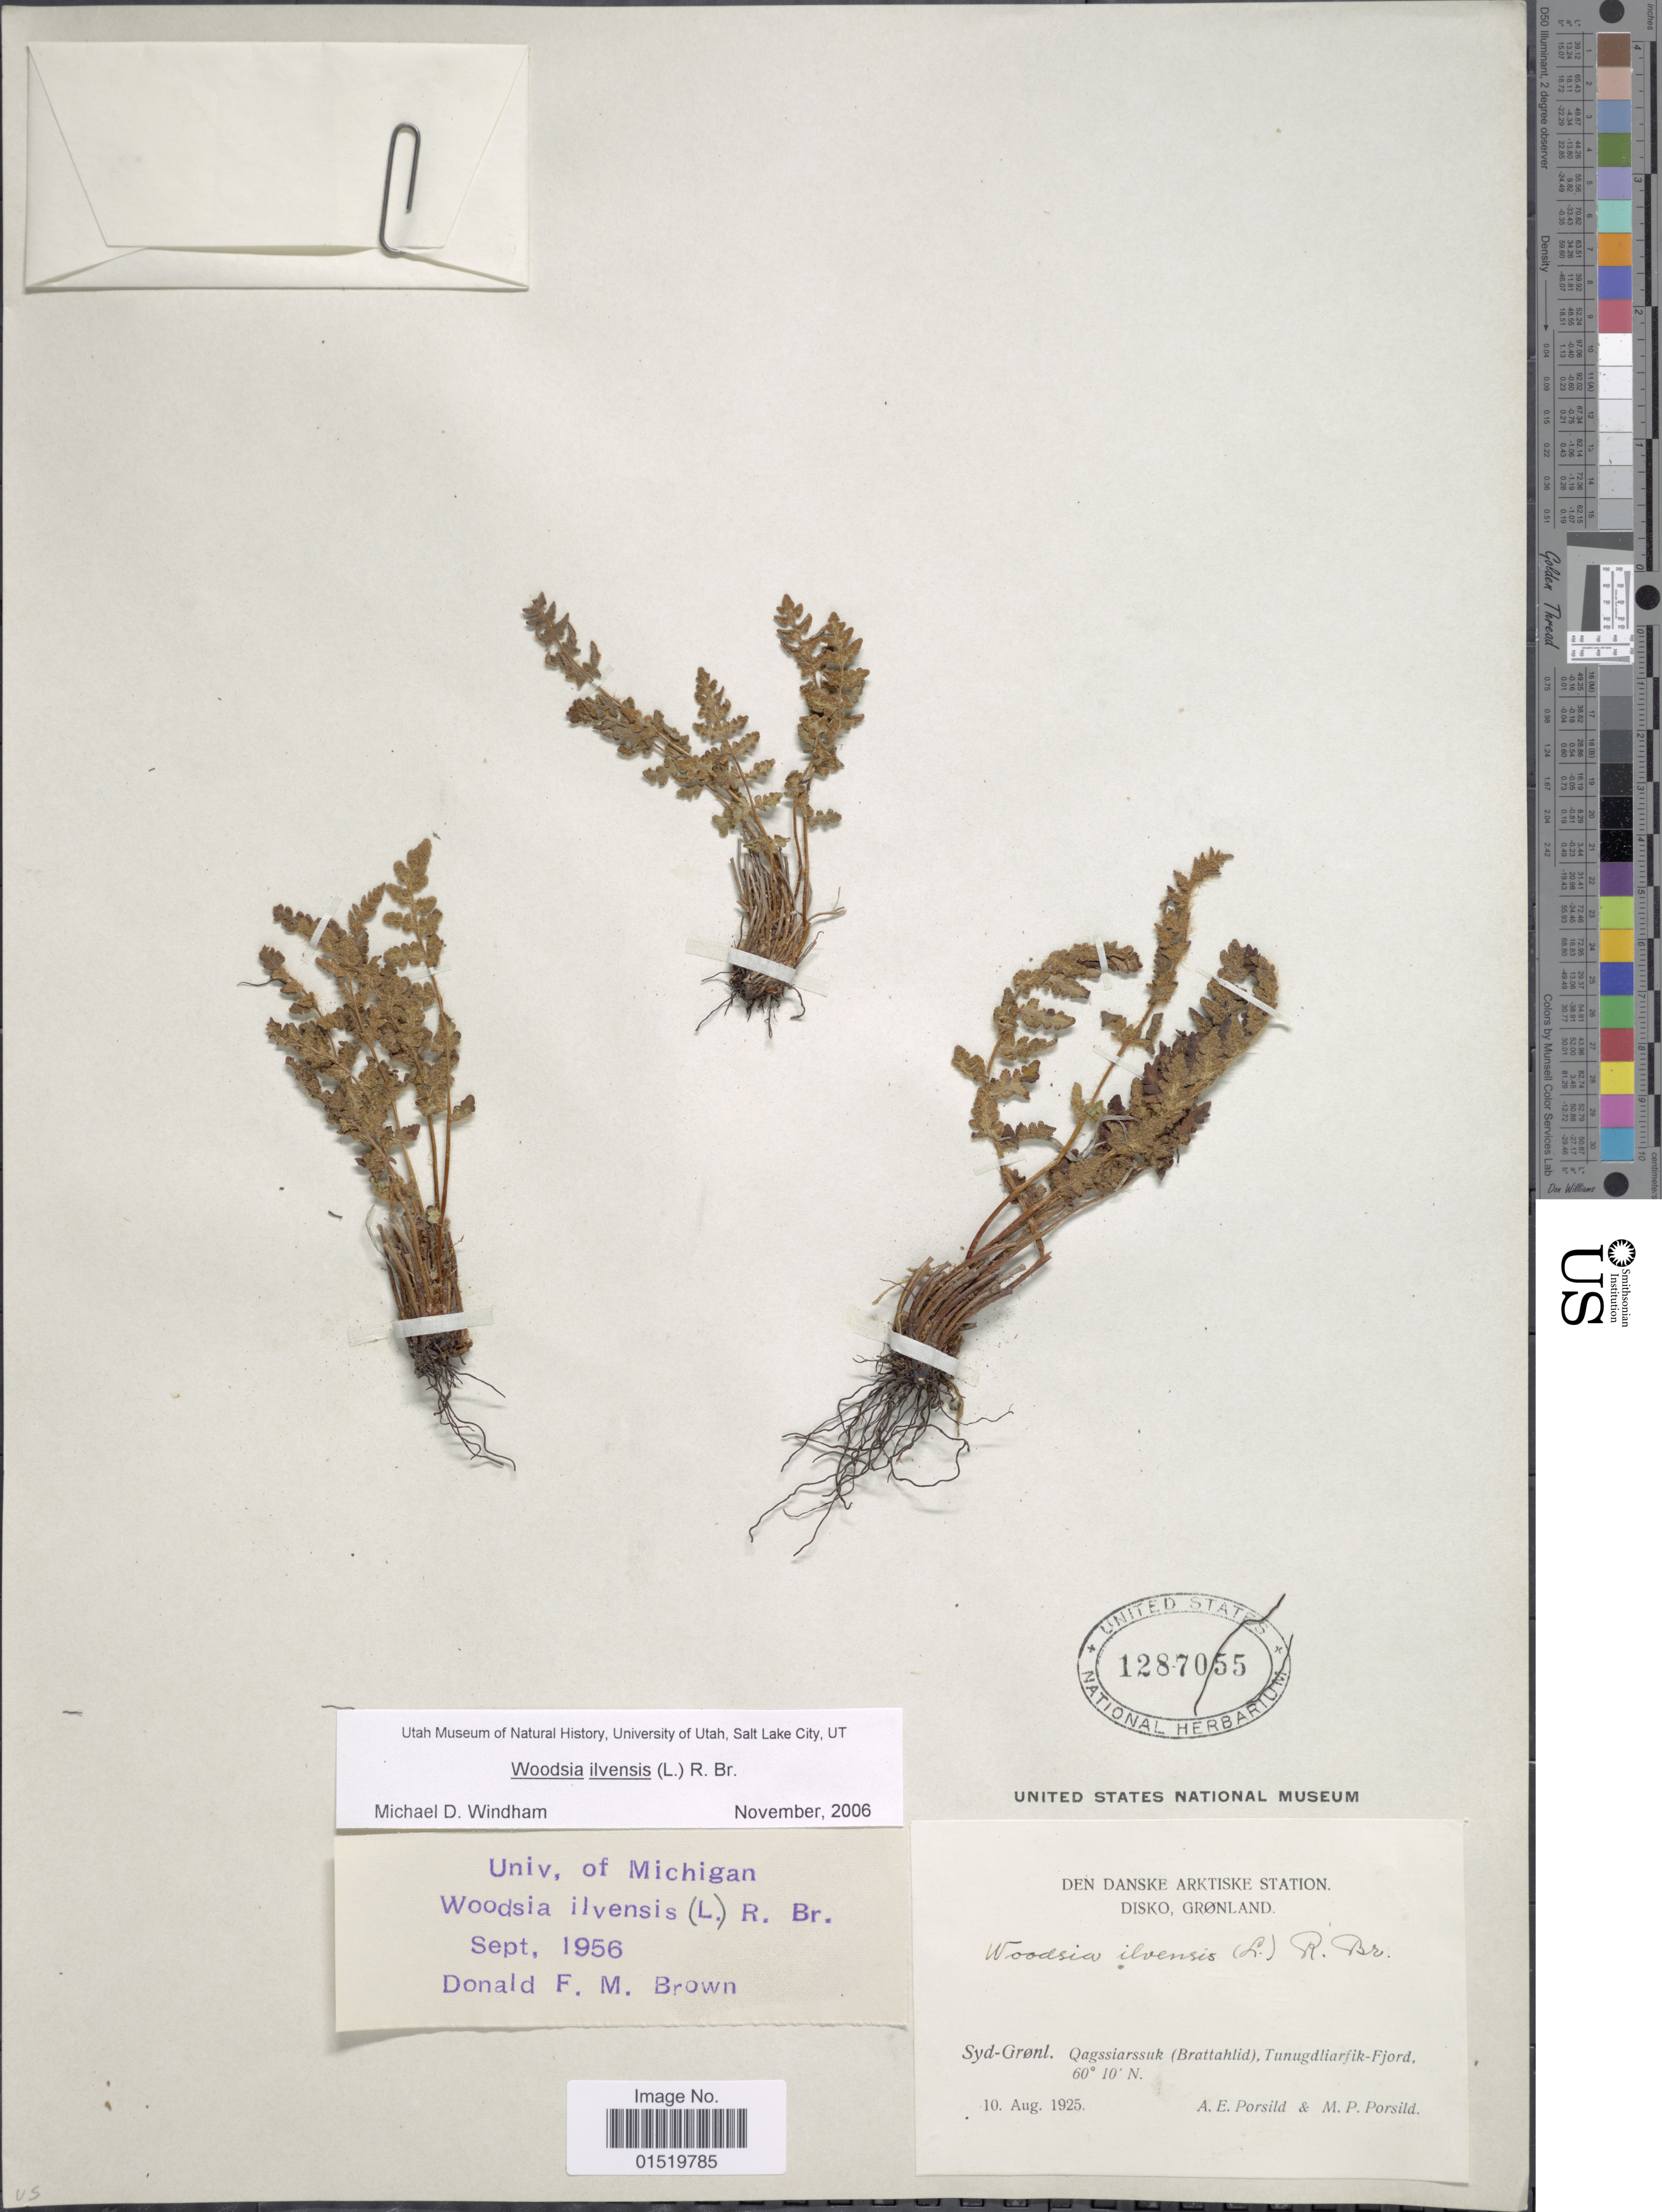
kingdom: Plantae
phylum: Tracheophyta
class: Polypodiopsida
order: Polypodiales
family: Woodsiaceae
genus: Woodsia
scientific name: Woodsia ilvensis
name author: (L.) R. Br.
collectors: M. P. Porsild & M. P. Porsild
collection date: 1925-08-10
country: Greenland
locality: Den Danske Artiske Station, Disko, Syd-Grønl. Qagssiarssuk (Brattahlid), Tunugdliarfik-Fjord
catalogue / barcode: US 1287055